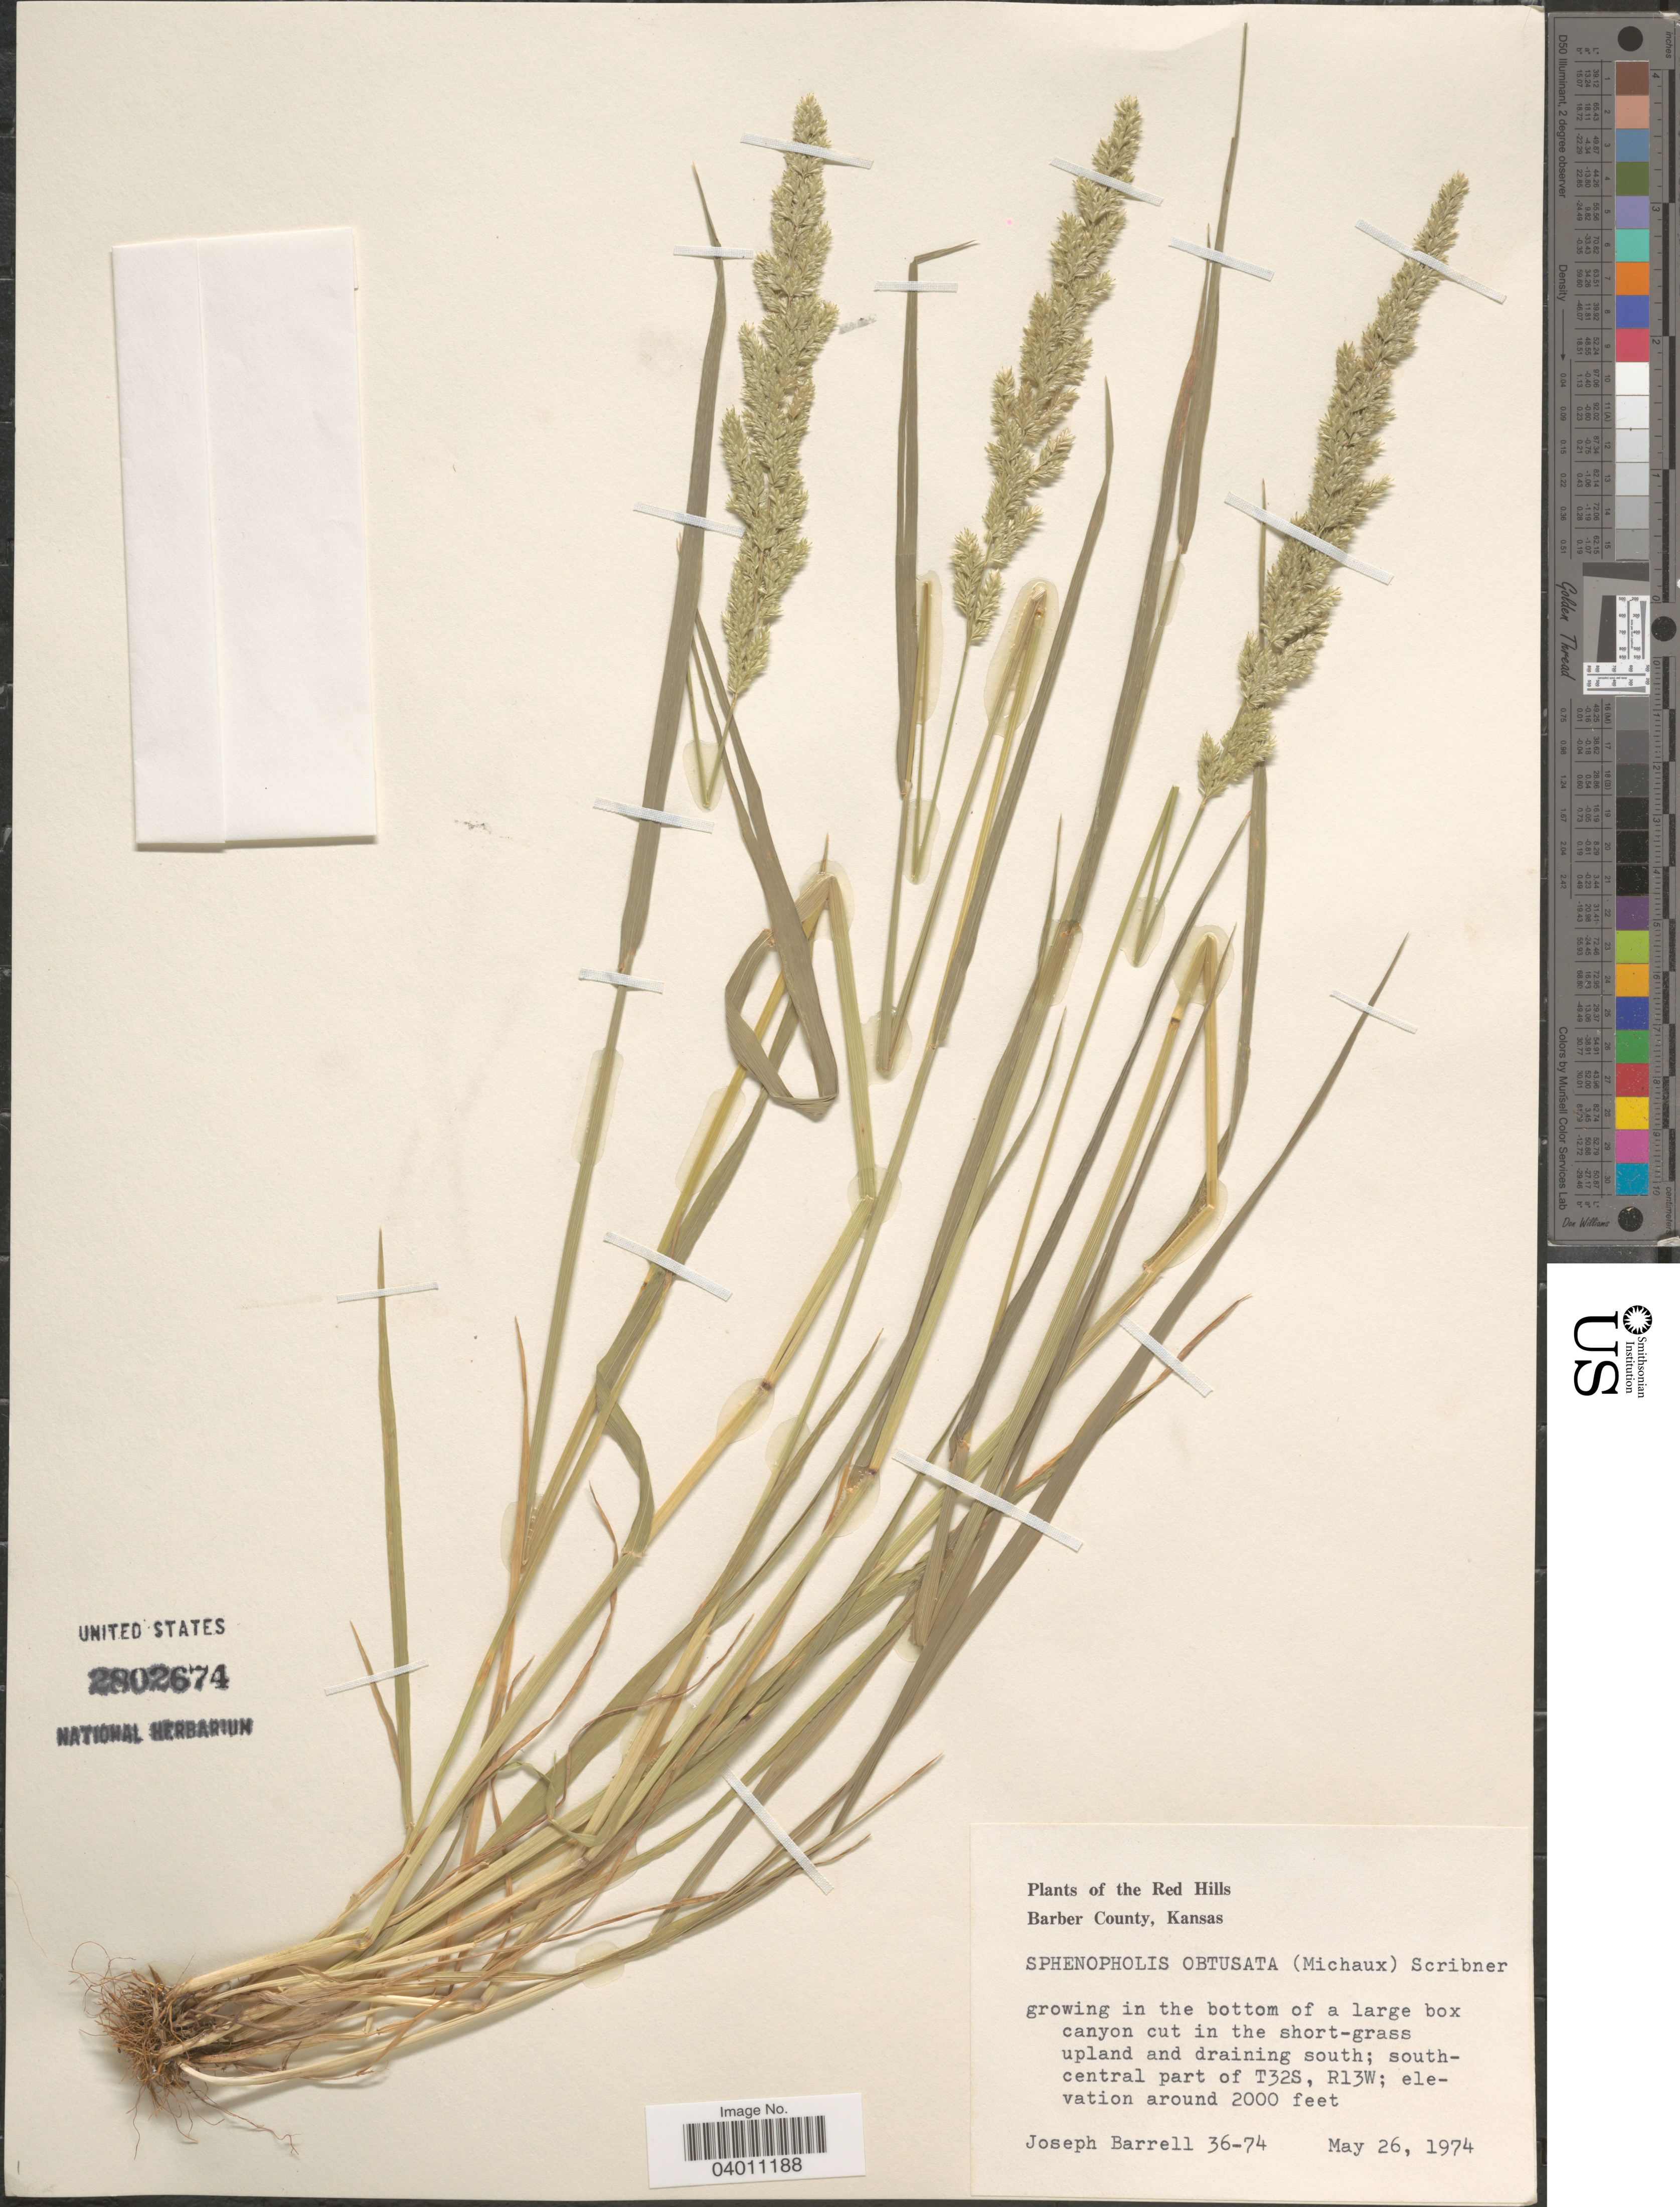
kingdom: Plantae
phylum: Tracheophyta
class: Liliopsida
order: Poales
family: Poaceae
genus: Sphenopholis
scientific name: Sphenopholis intermedia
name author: (Rydb.) Rydb.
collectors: J. Barrell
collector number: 36-74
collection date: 1974-05-26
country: United States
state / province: Kansas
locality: The Red Hills. In the shorth-grass upland and draining south; south-central part of T32S, R13W.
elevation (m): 610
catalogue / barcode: US 2802674